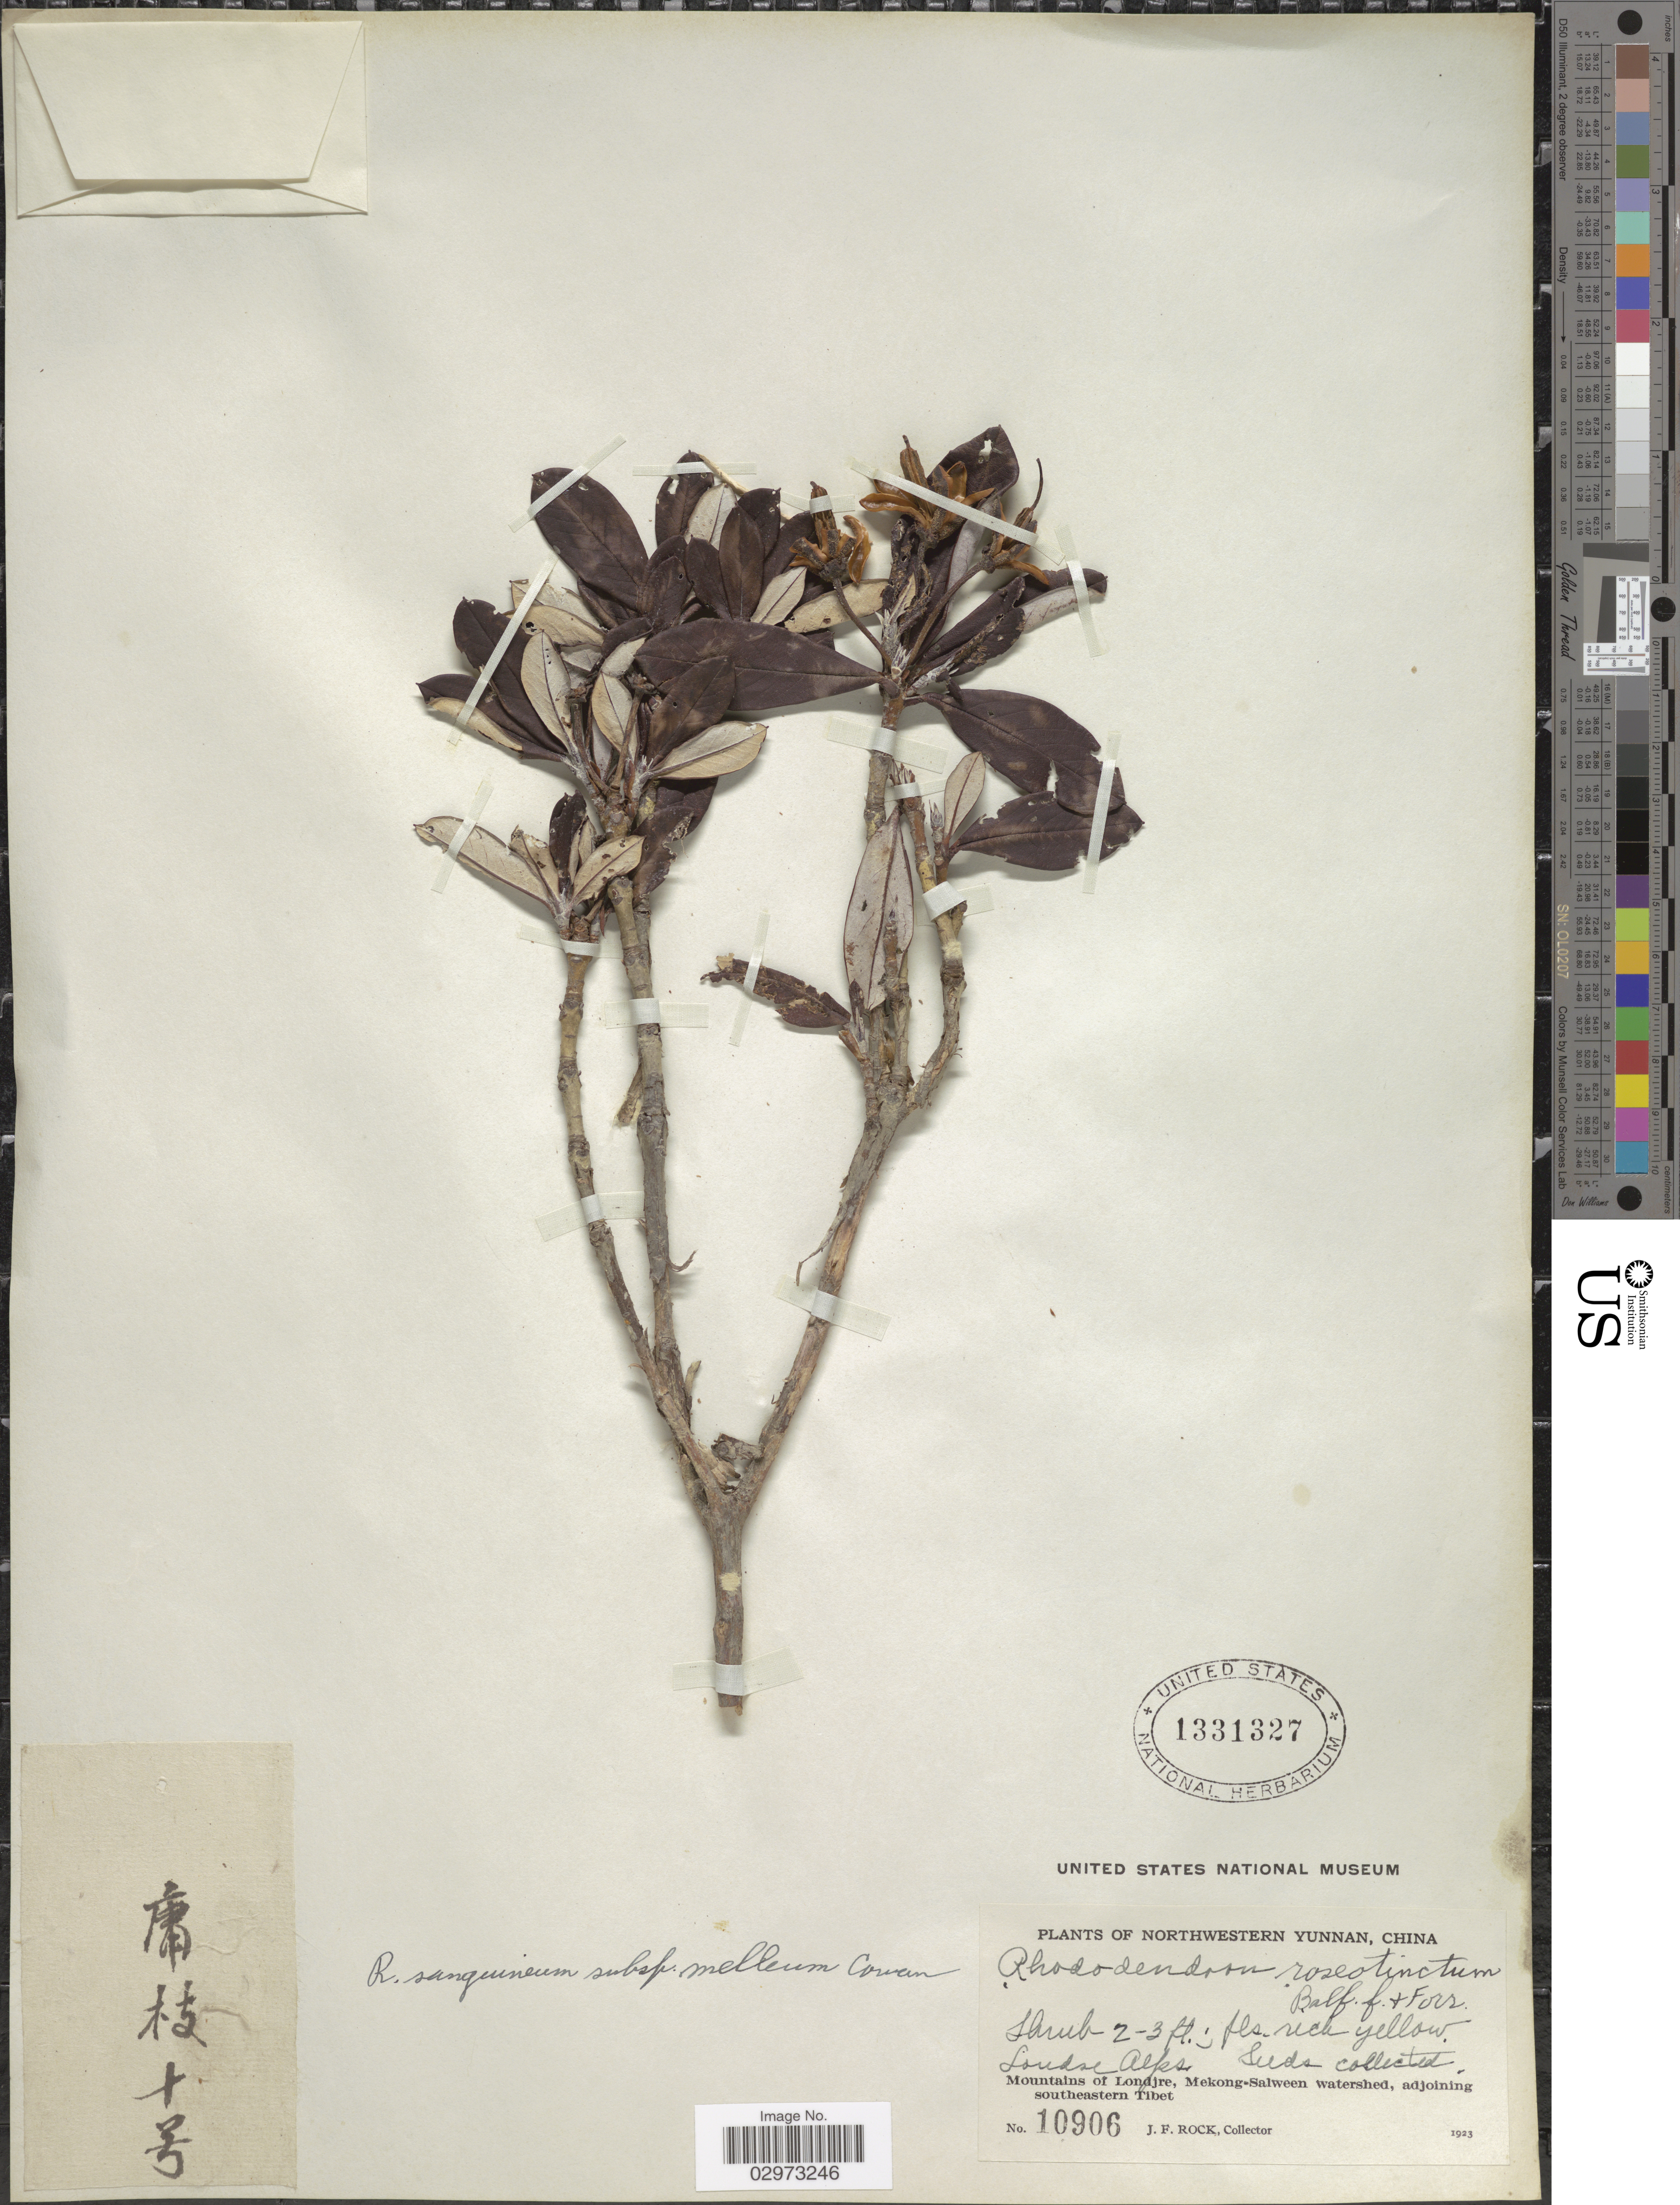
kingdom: Plantae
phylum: Tracheophyta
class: Magnoliopsida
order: Ericales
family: Ericaceae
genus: Rhododendron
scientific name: Rhododendron sanguineum subsp. melleum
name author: Cowan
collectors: J. Rock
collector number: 10906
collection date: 1923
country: China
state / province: Yunnan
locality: Northwestern Yunnan. Londre Alps. Mountains of Londjre, Mekong-Salween watershed, adjoining southeastern Tibet.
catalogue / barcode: US 1331327